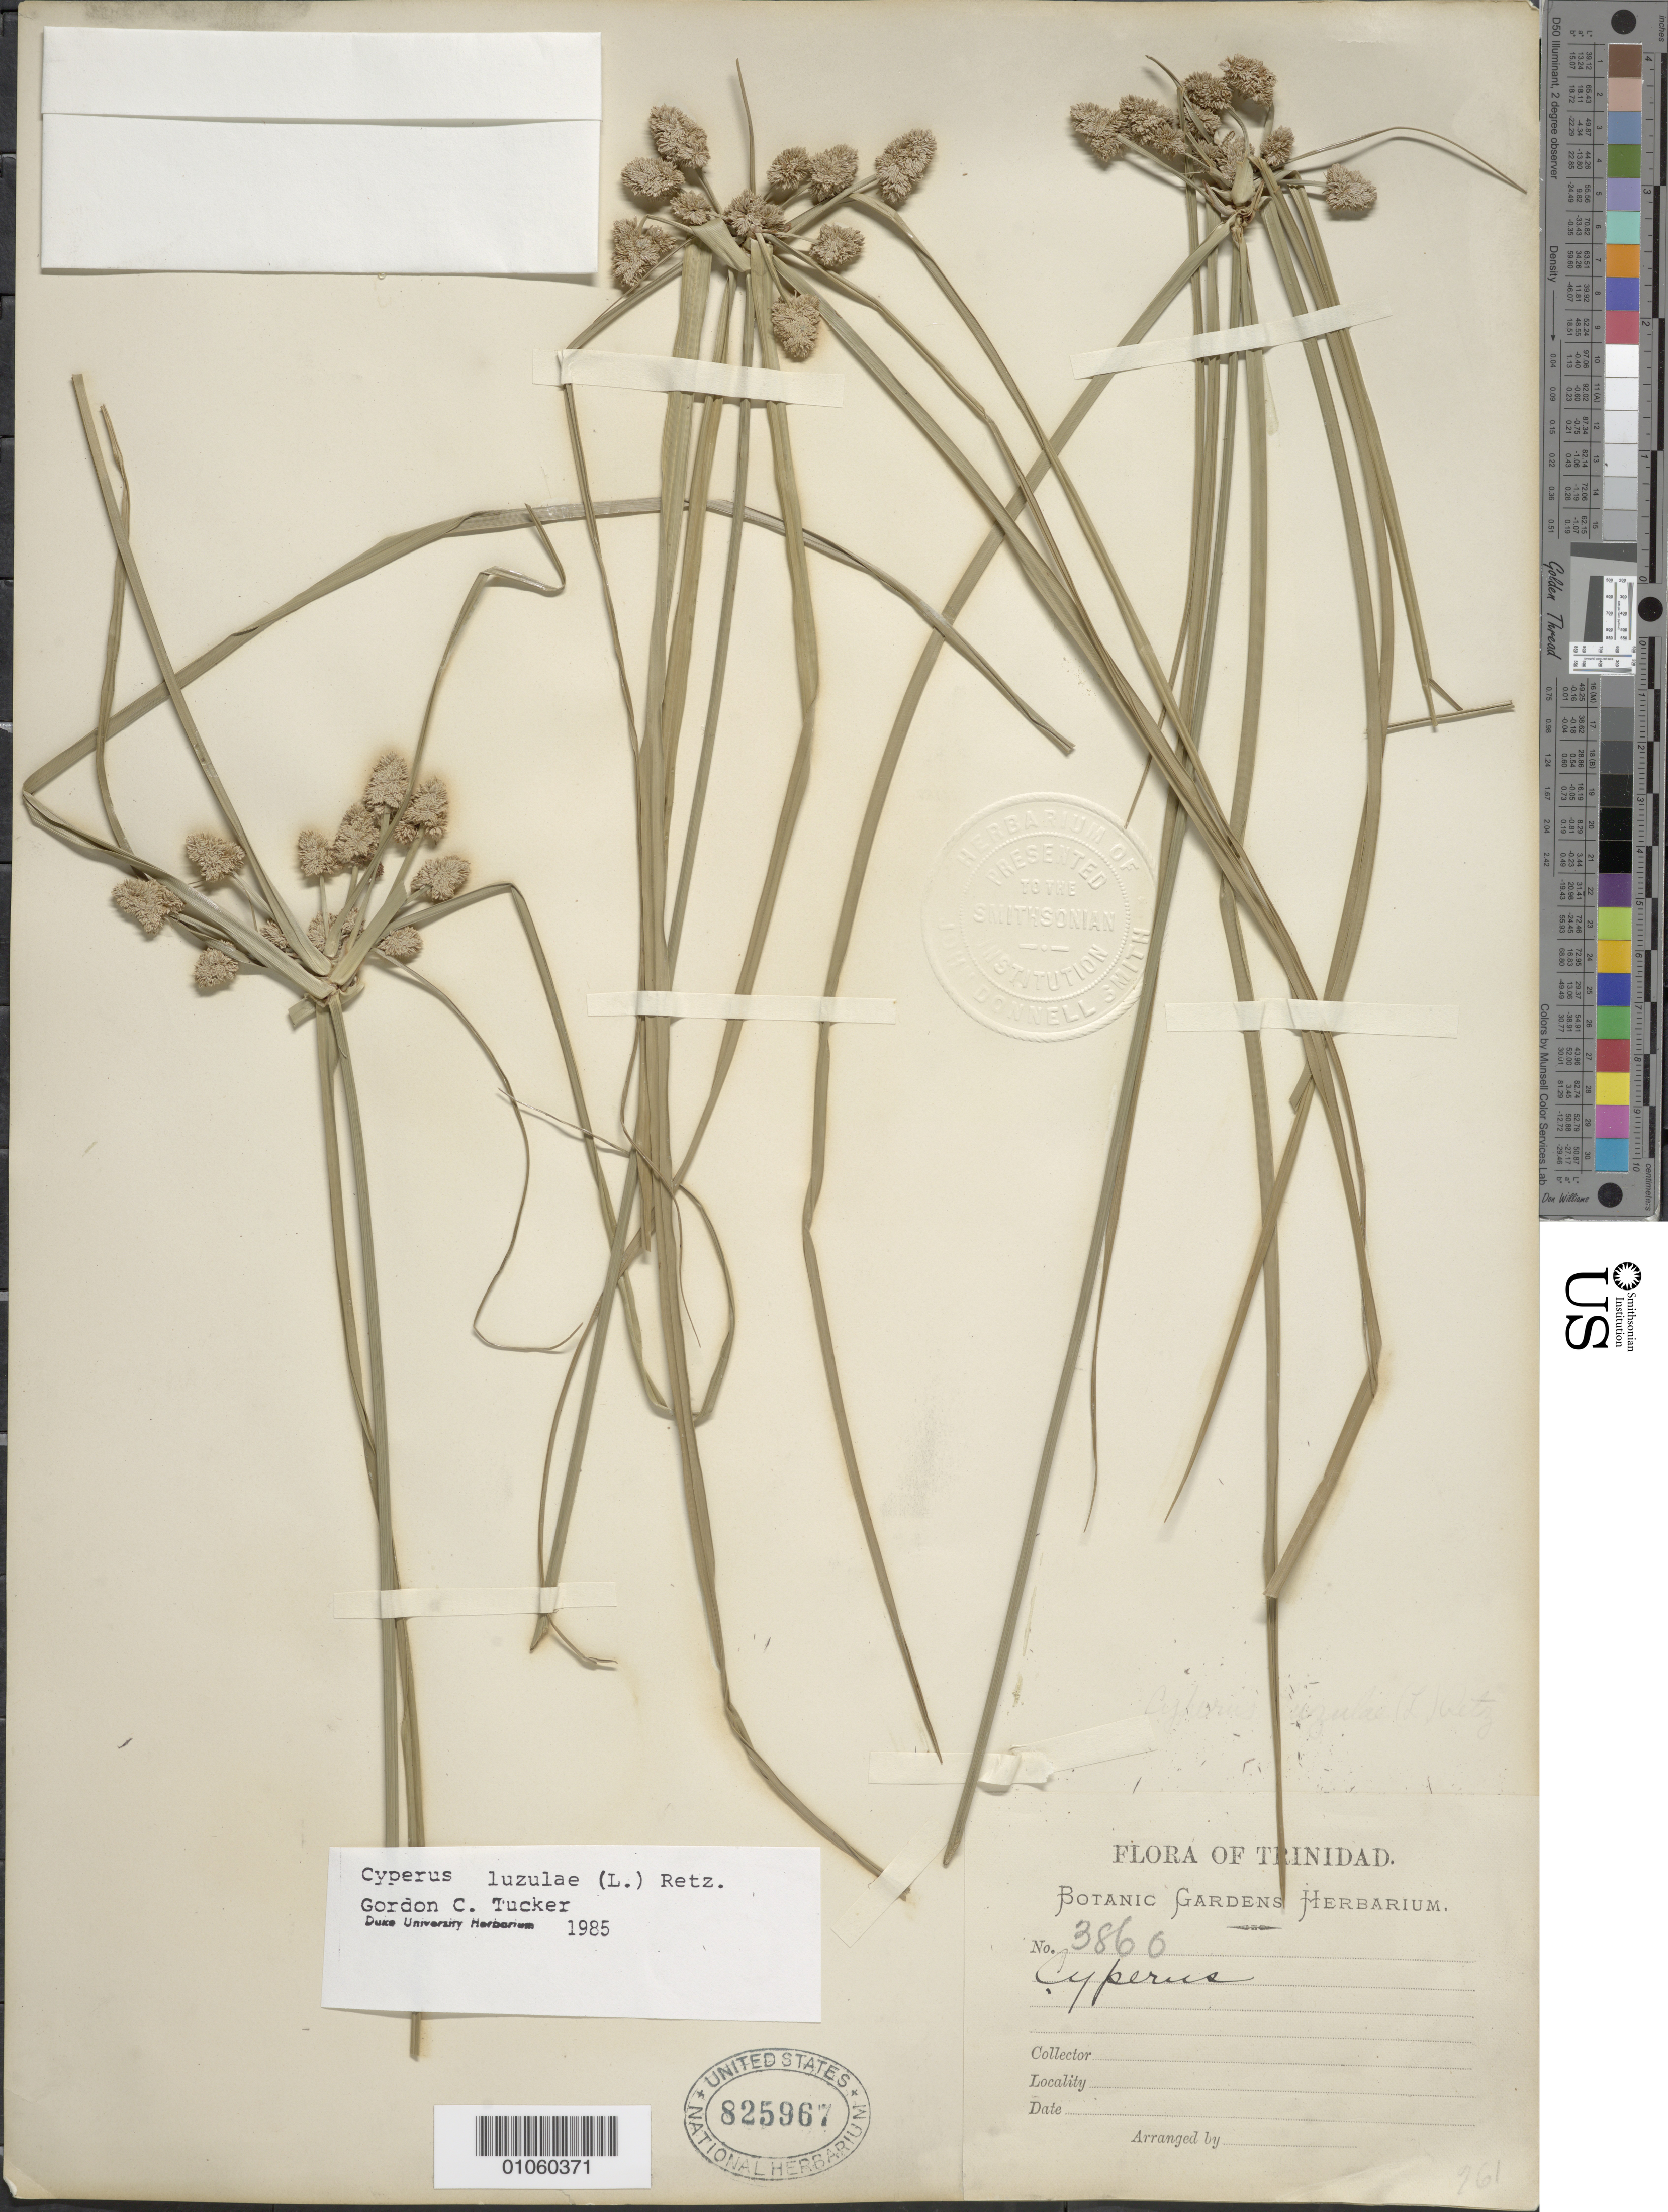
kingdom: Plantae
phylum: Tracheophyta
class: Liliopsida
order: Poales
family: Cyperaceae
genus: Cyperus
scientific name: Cyperus luzulae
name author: (L.) Rottb. ex Retz.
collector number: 3860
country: Trinidad and Tobago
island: Trinidad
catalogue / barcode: US 825967